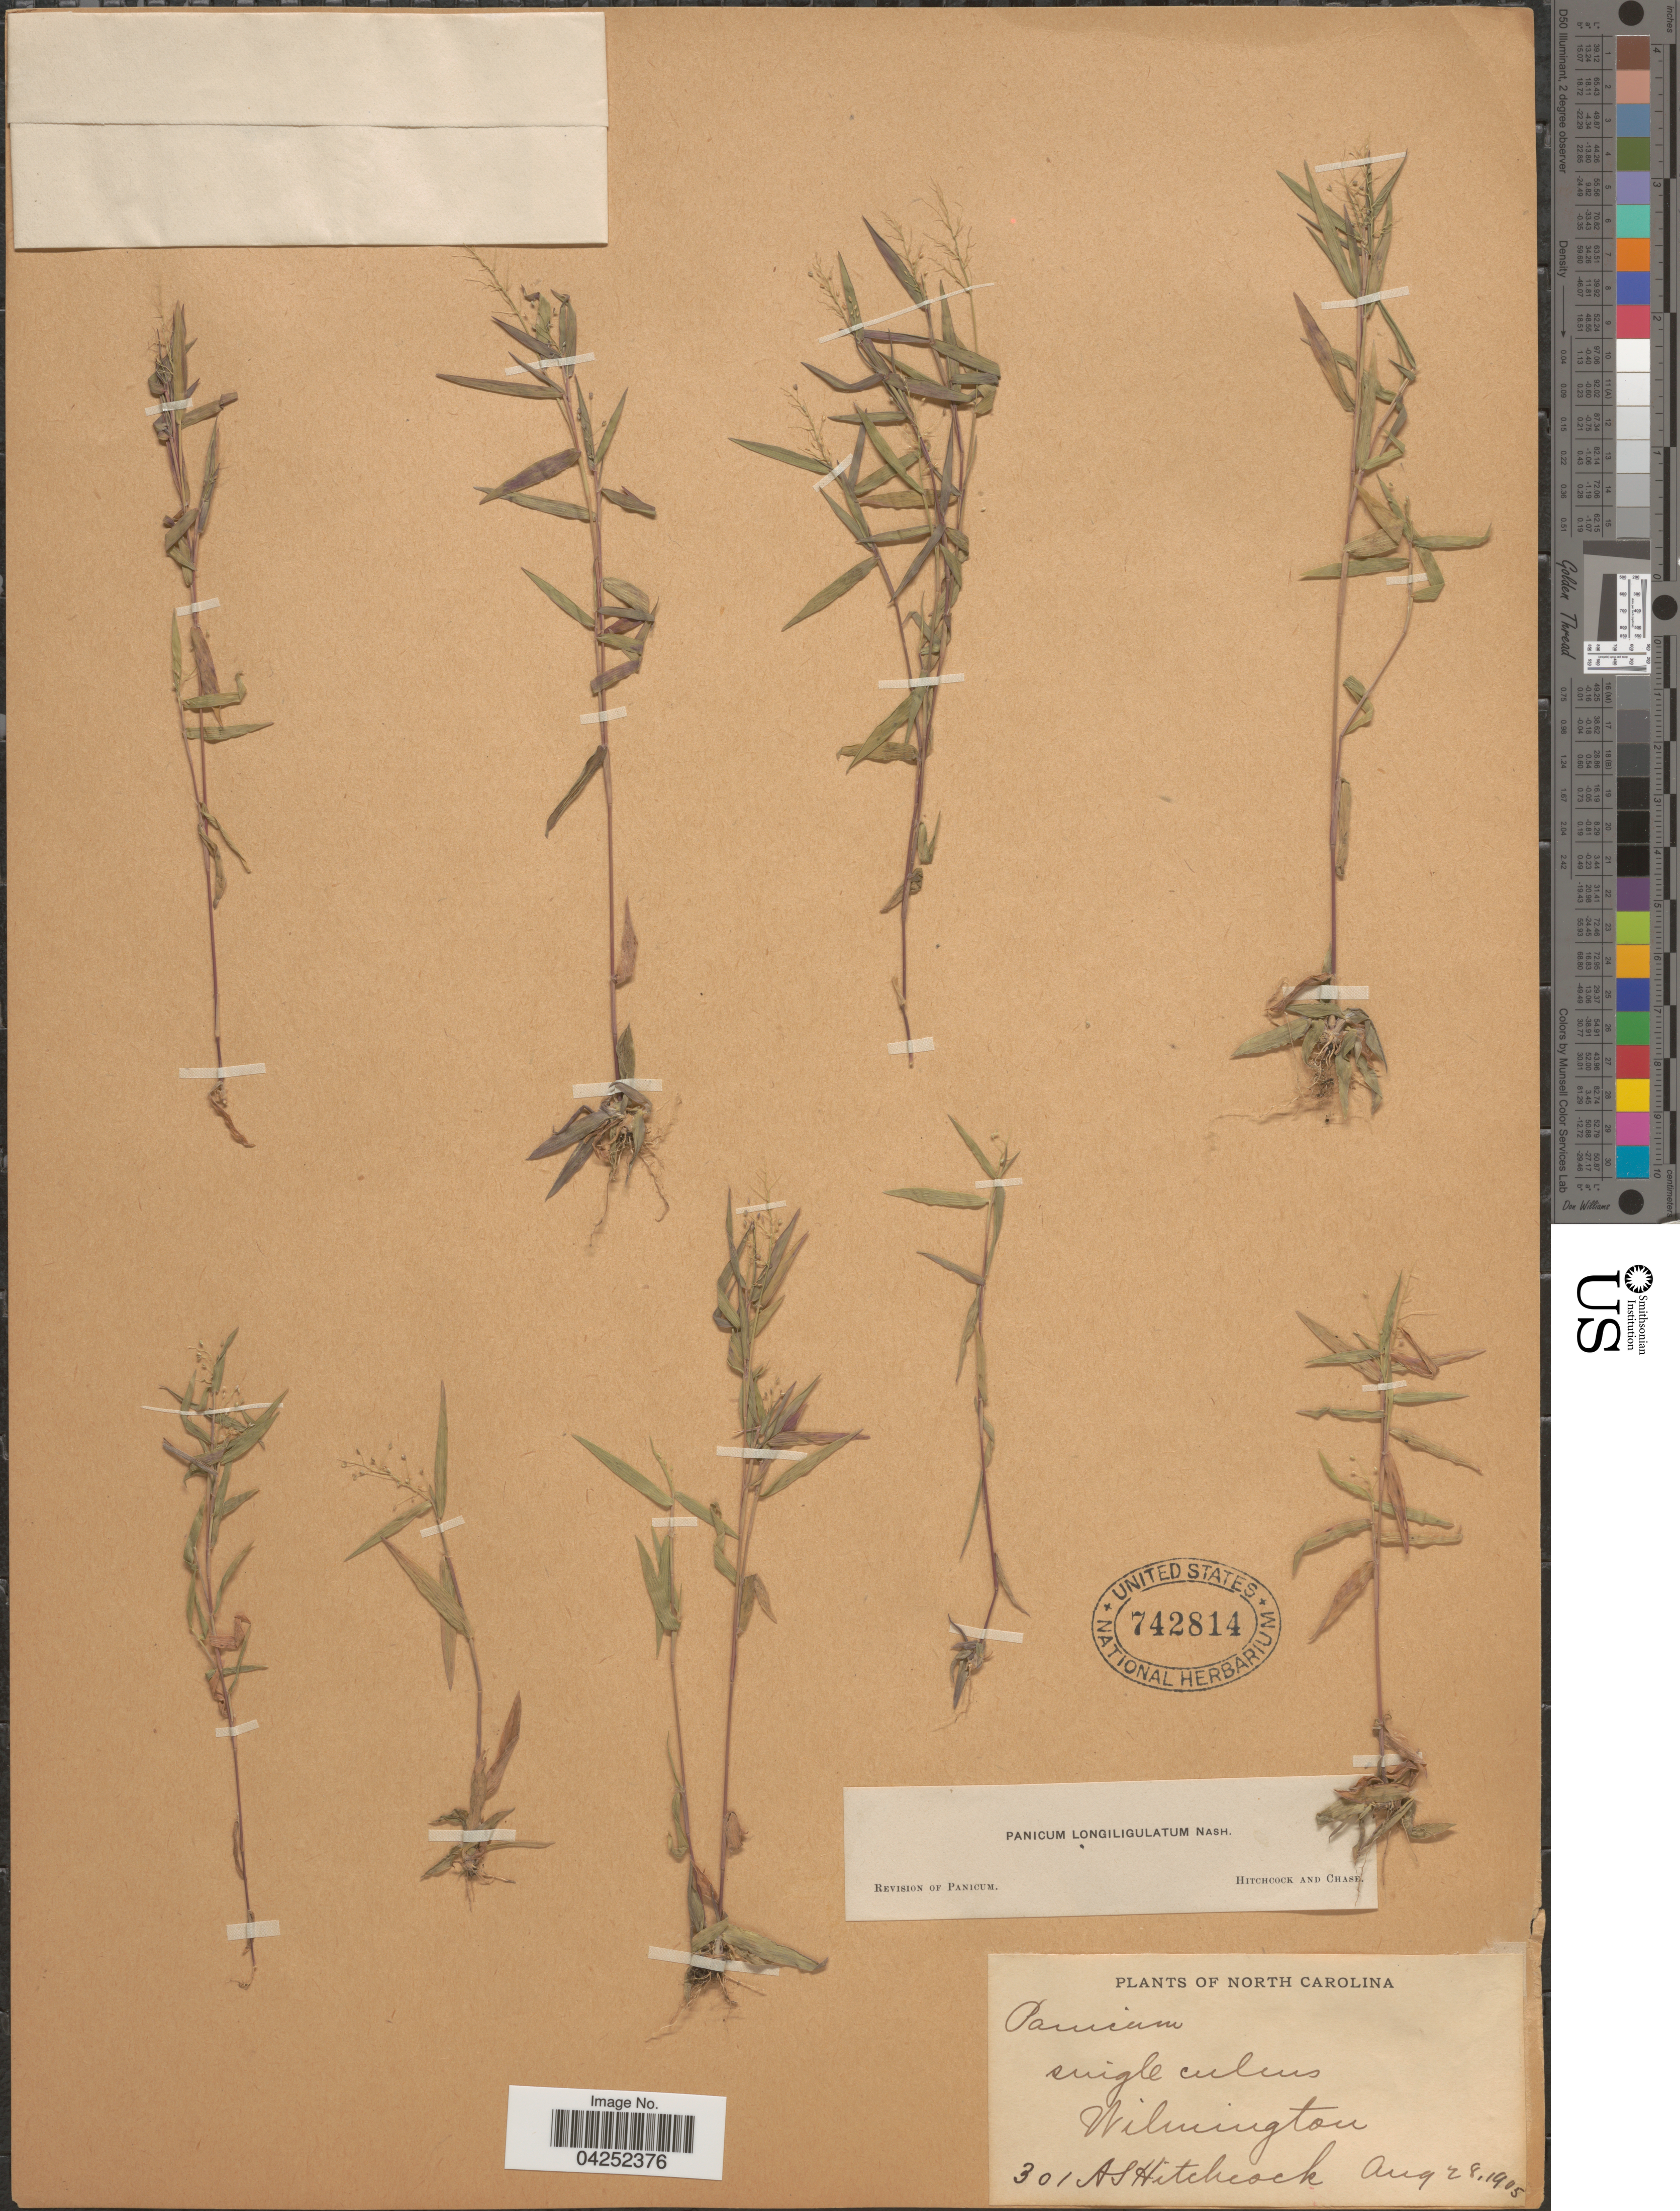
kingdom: Plantae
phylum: Tracheophyta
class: Liliopsida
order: Poales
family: Poaceae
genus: Dichanthelium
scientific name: Dichanthelium acuminatum var. longiligulatum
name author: (Nash) Gould & C.A. Clark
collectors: A. S. Hitchcock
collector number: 301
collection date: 1905-08-28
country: United States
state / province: North Carolina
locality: Wilmington.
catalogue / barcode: US 742814